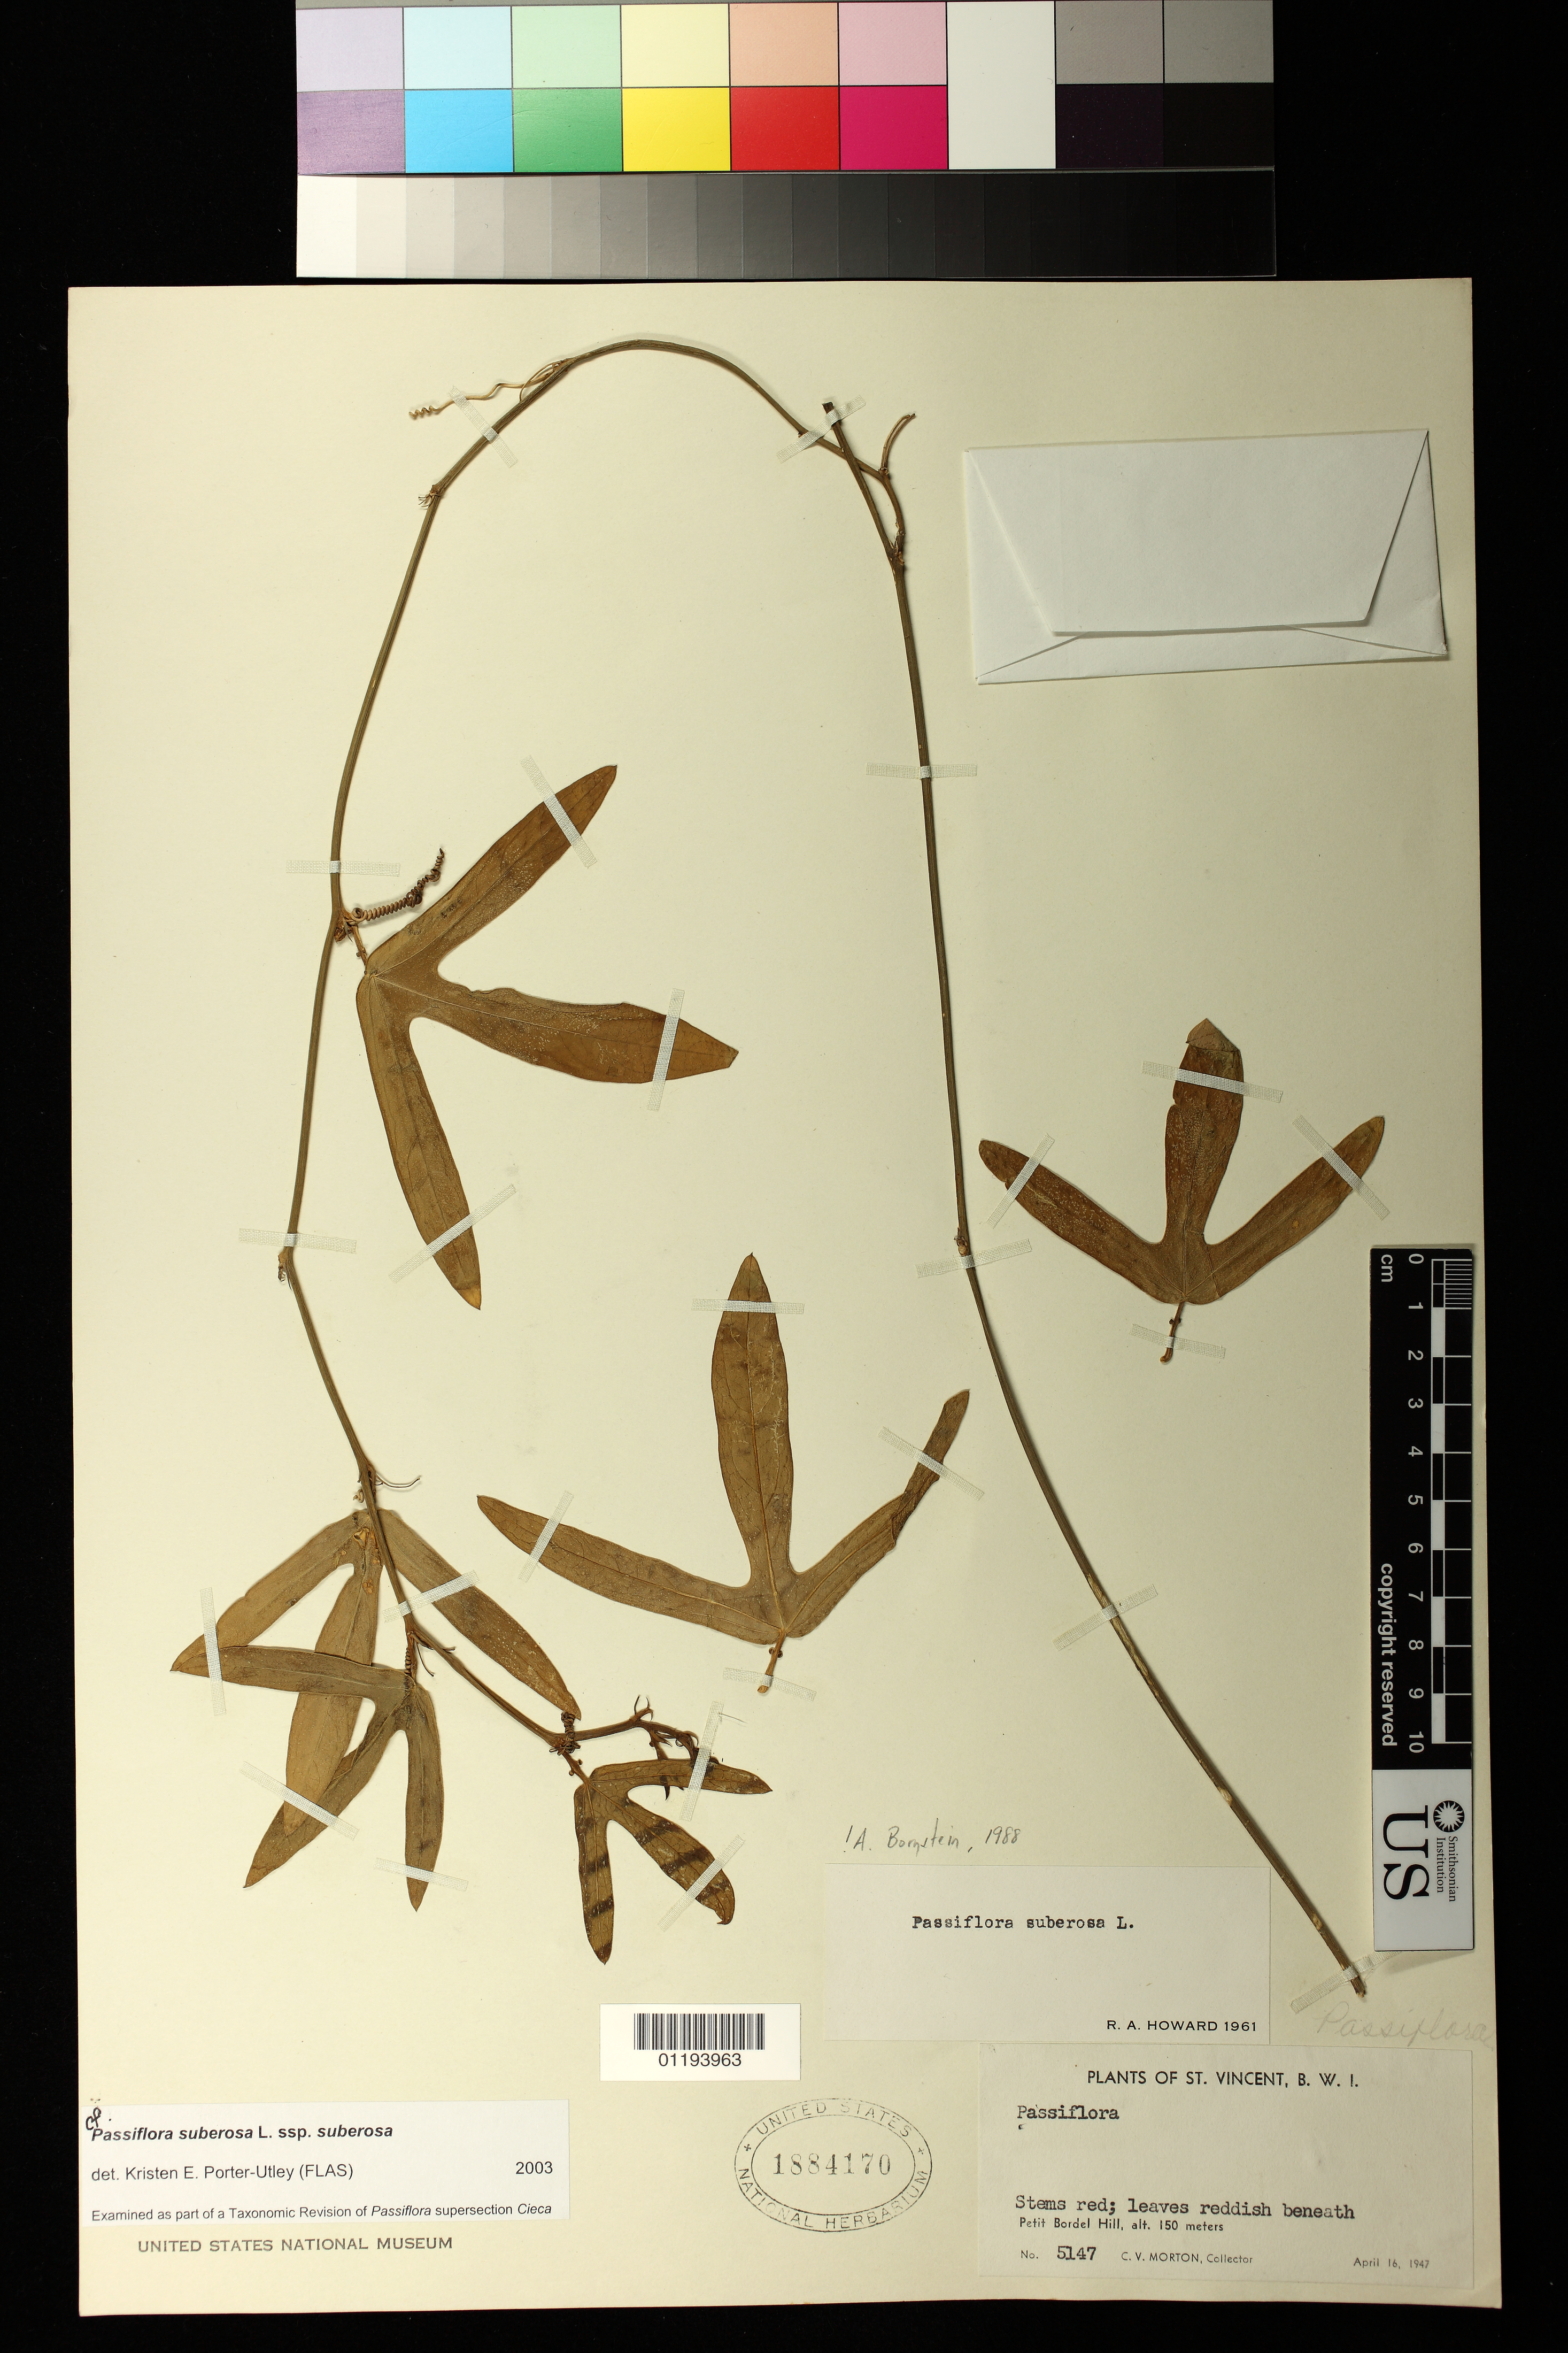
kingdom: Plantae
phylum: Tracheophyta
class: Magnoliopsida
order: Malpighiales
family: Passifloraceae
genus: Passiflora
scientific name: Passiflora suberosa subsp. suberosa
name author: L.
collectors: C. V. Morton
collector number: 5147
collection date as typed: Apr 14 1947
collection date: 1947-04-14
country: St. Vincent - Grenadines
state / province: Saint David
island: St. Vincent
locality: St Vincent: Petit Bordel Hill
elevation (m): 150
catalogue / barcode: US 1884170